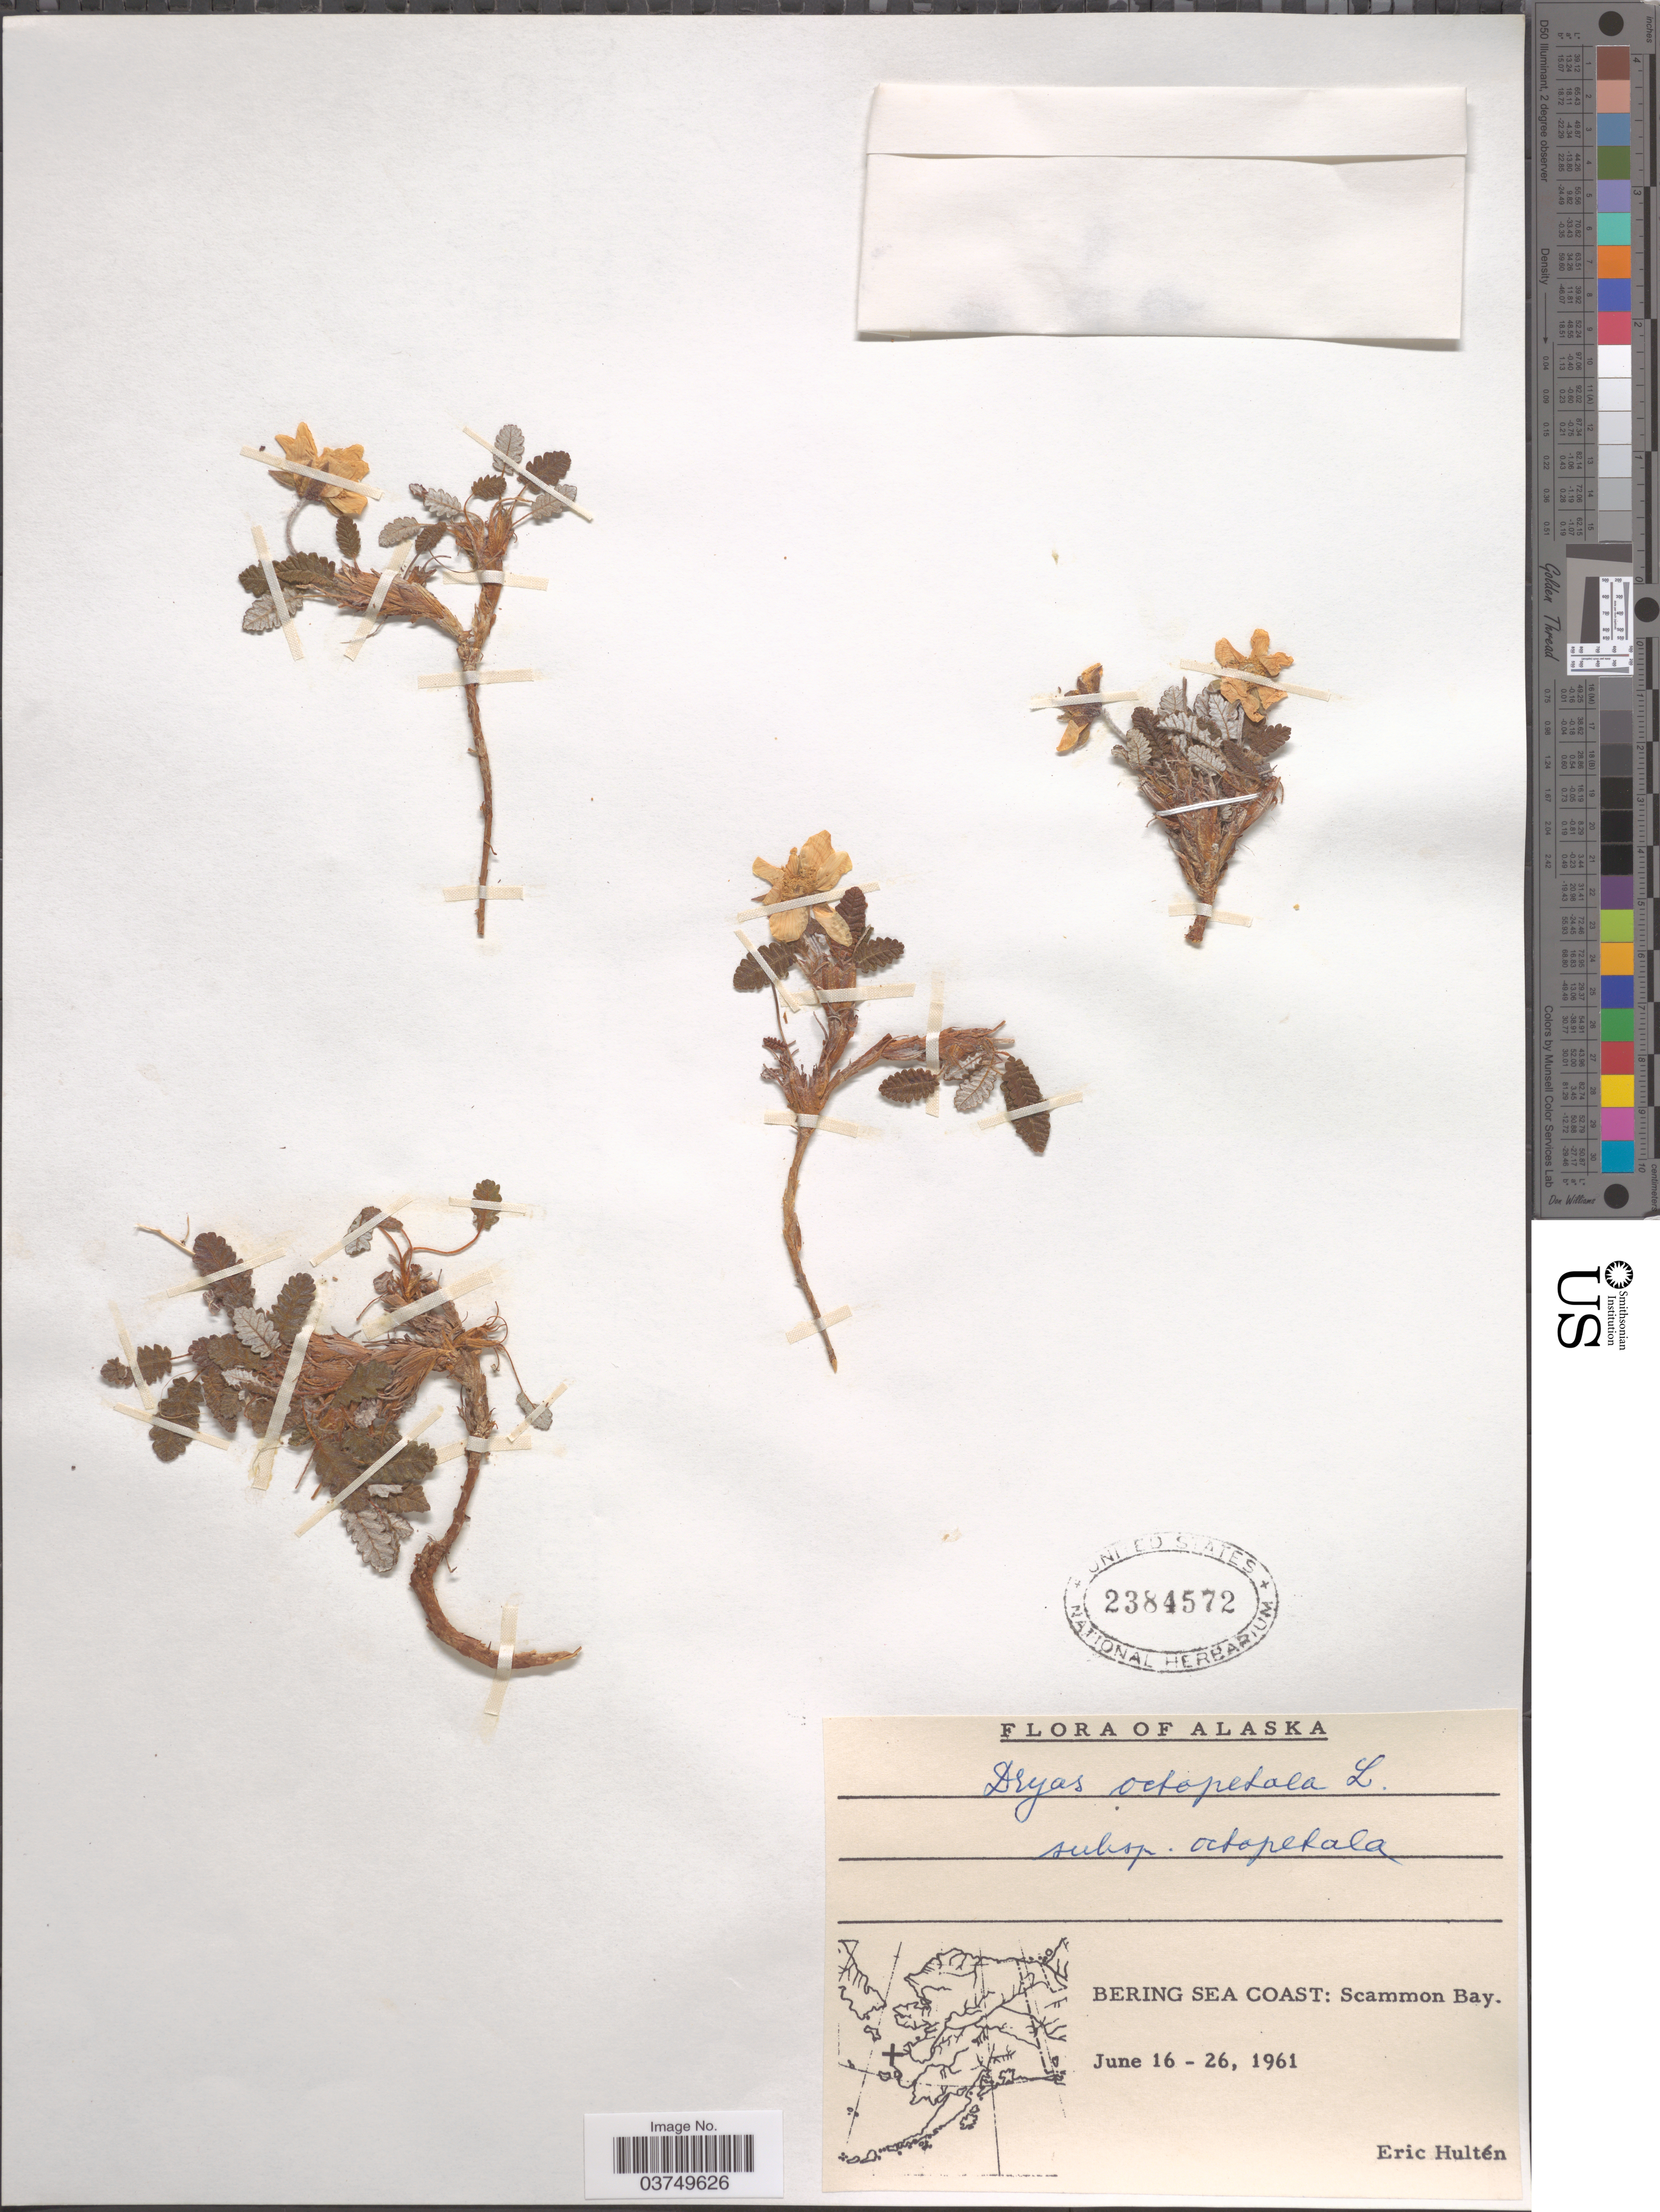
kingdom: Plantae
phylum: Tracheophyta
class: Magnoliopsida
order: Rosales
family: Rosaceae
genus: Dryas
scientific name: Dryas octopetala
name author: L.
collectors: E. G. Hultén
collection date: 1961-06-16/1961-06-26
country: United States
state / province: Alaska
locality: Bering Sea Coast: Scammon Bay.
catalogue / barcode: US 2384572